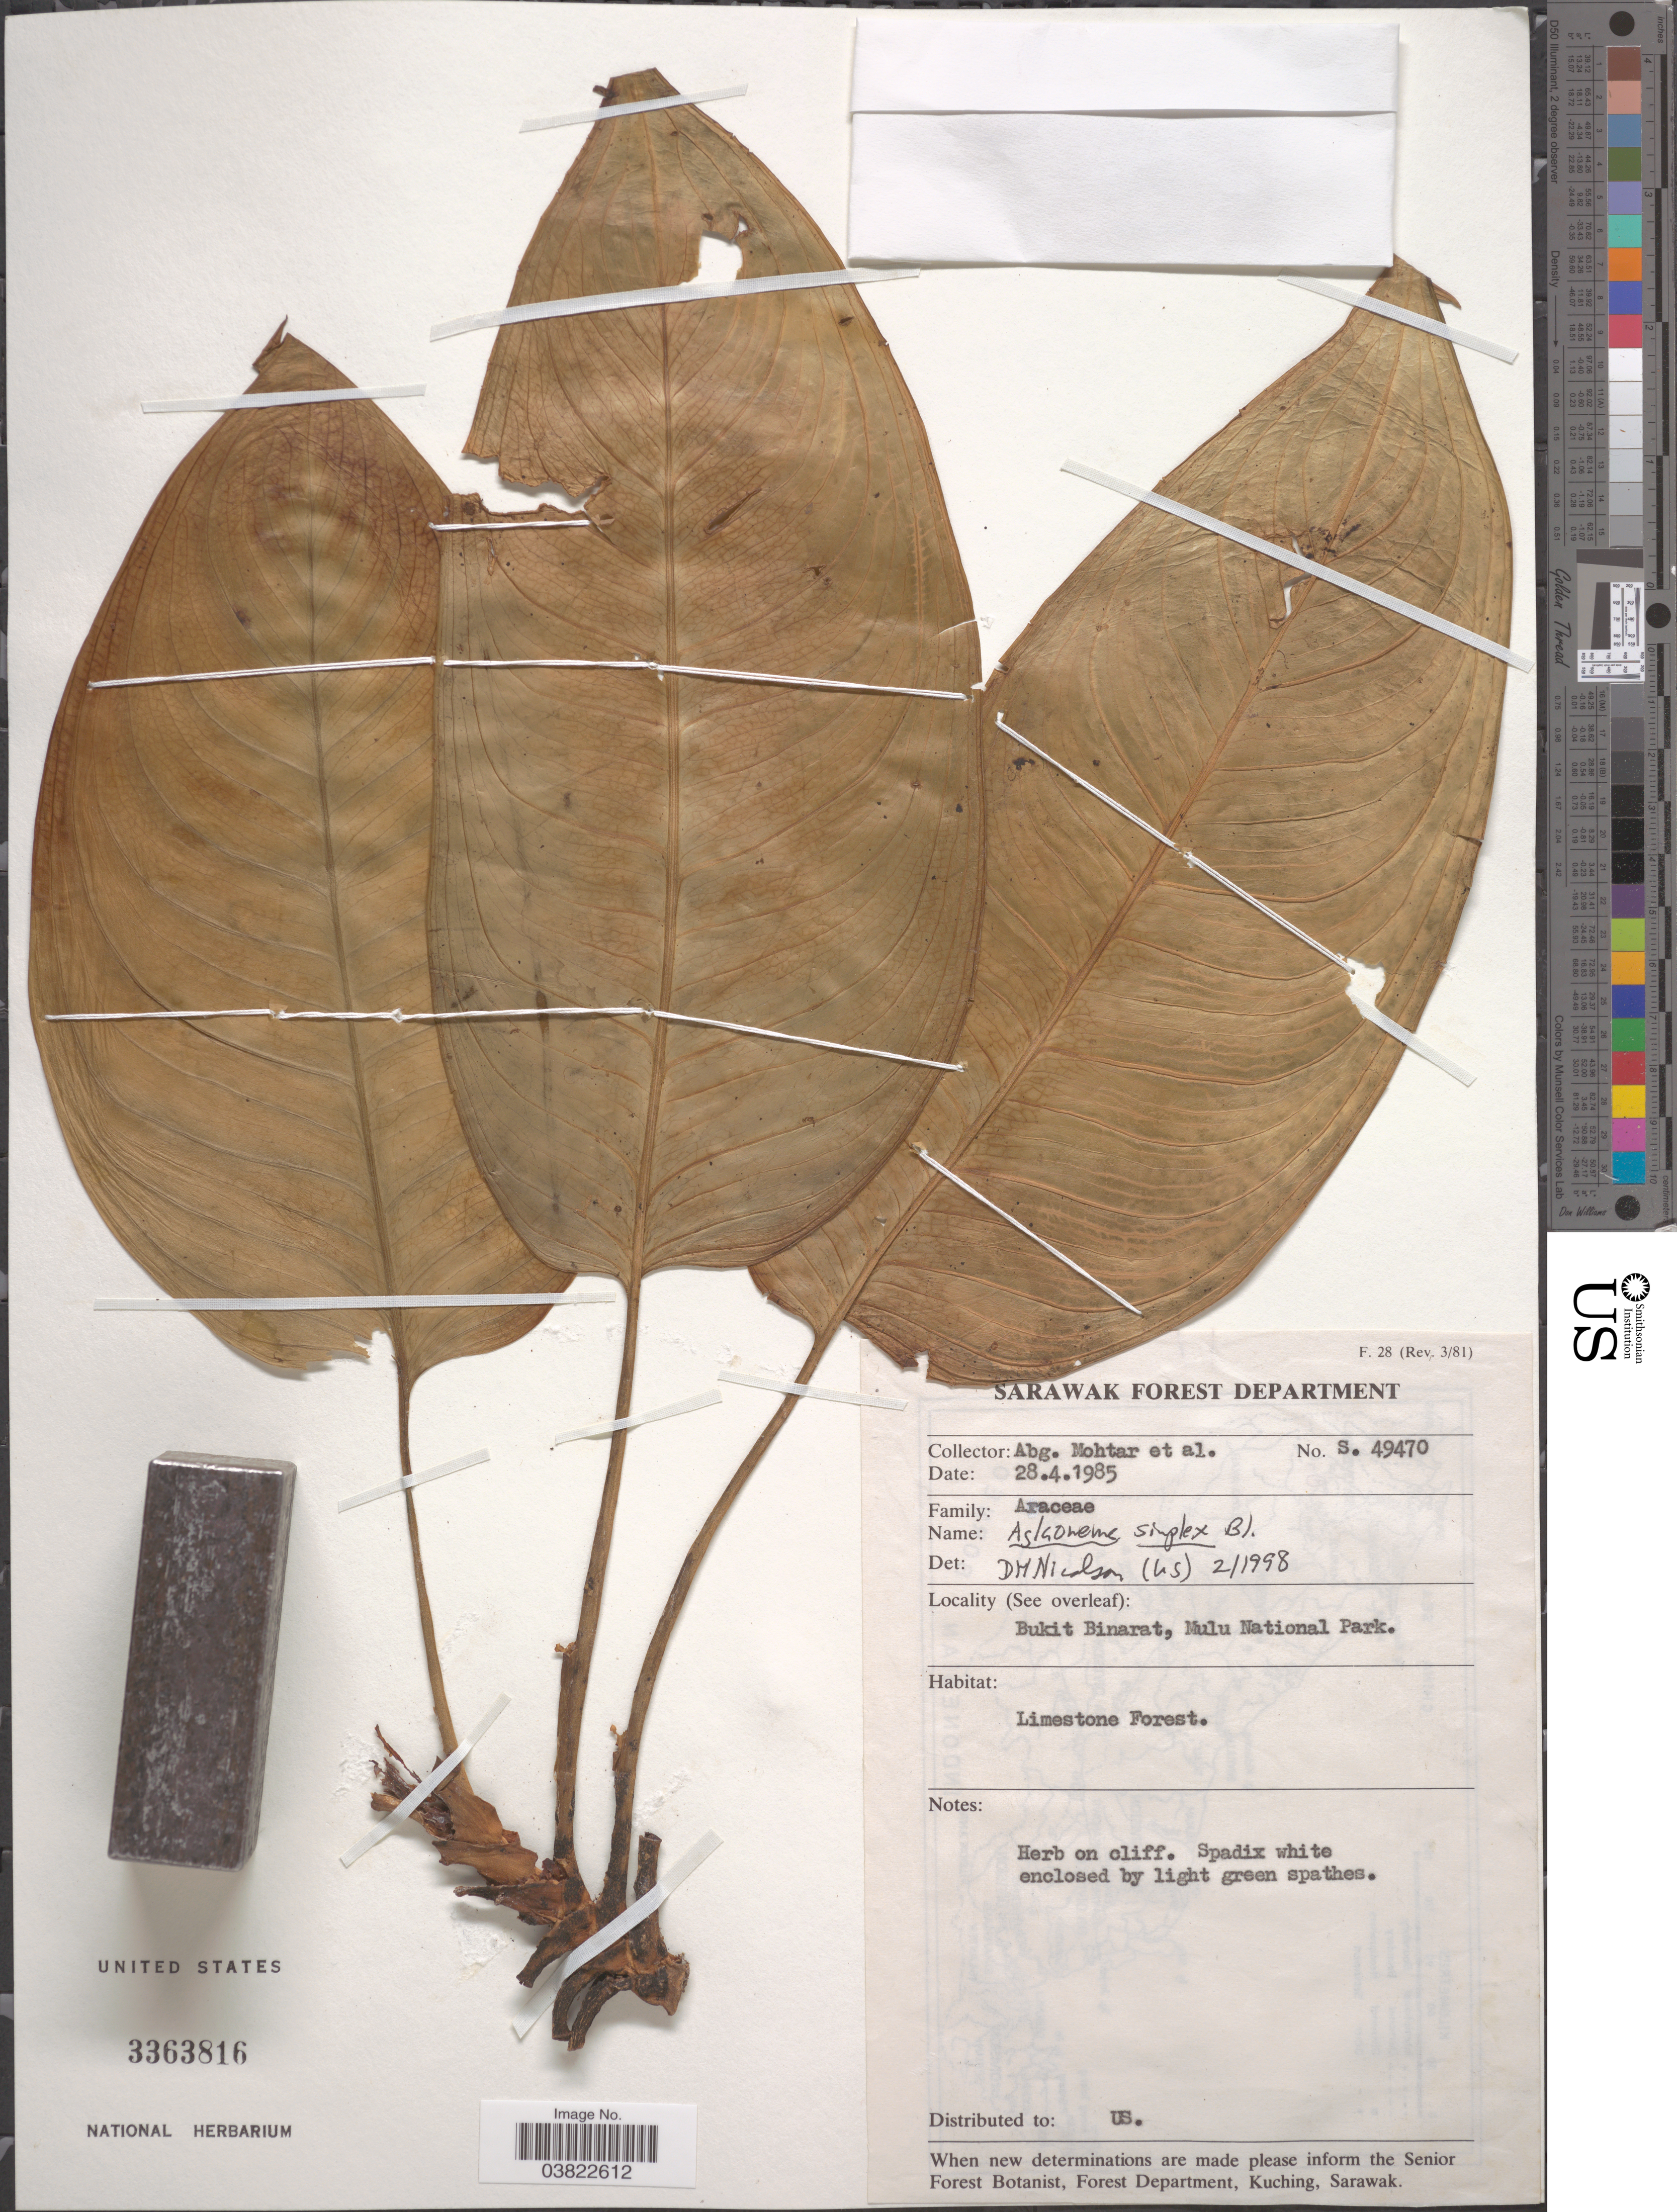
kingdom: Plantae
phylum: Tracheophyta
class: Liliopsida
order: Alismatales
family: Araceae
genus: Aglaonema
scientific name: Aglaonema simplex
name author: Blume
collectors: A. Mohtar & et al.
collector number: S.49470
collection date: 1985-04-28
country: Malaysia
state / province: Sarawak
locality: Bukit Binarat, Mulu National Park.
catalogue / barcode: US 3363816